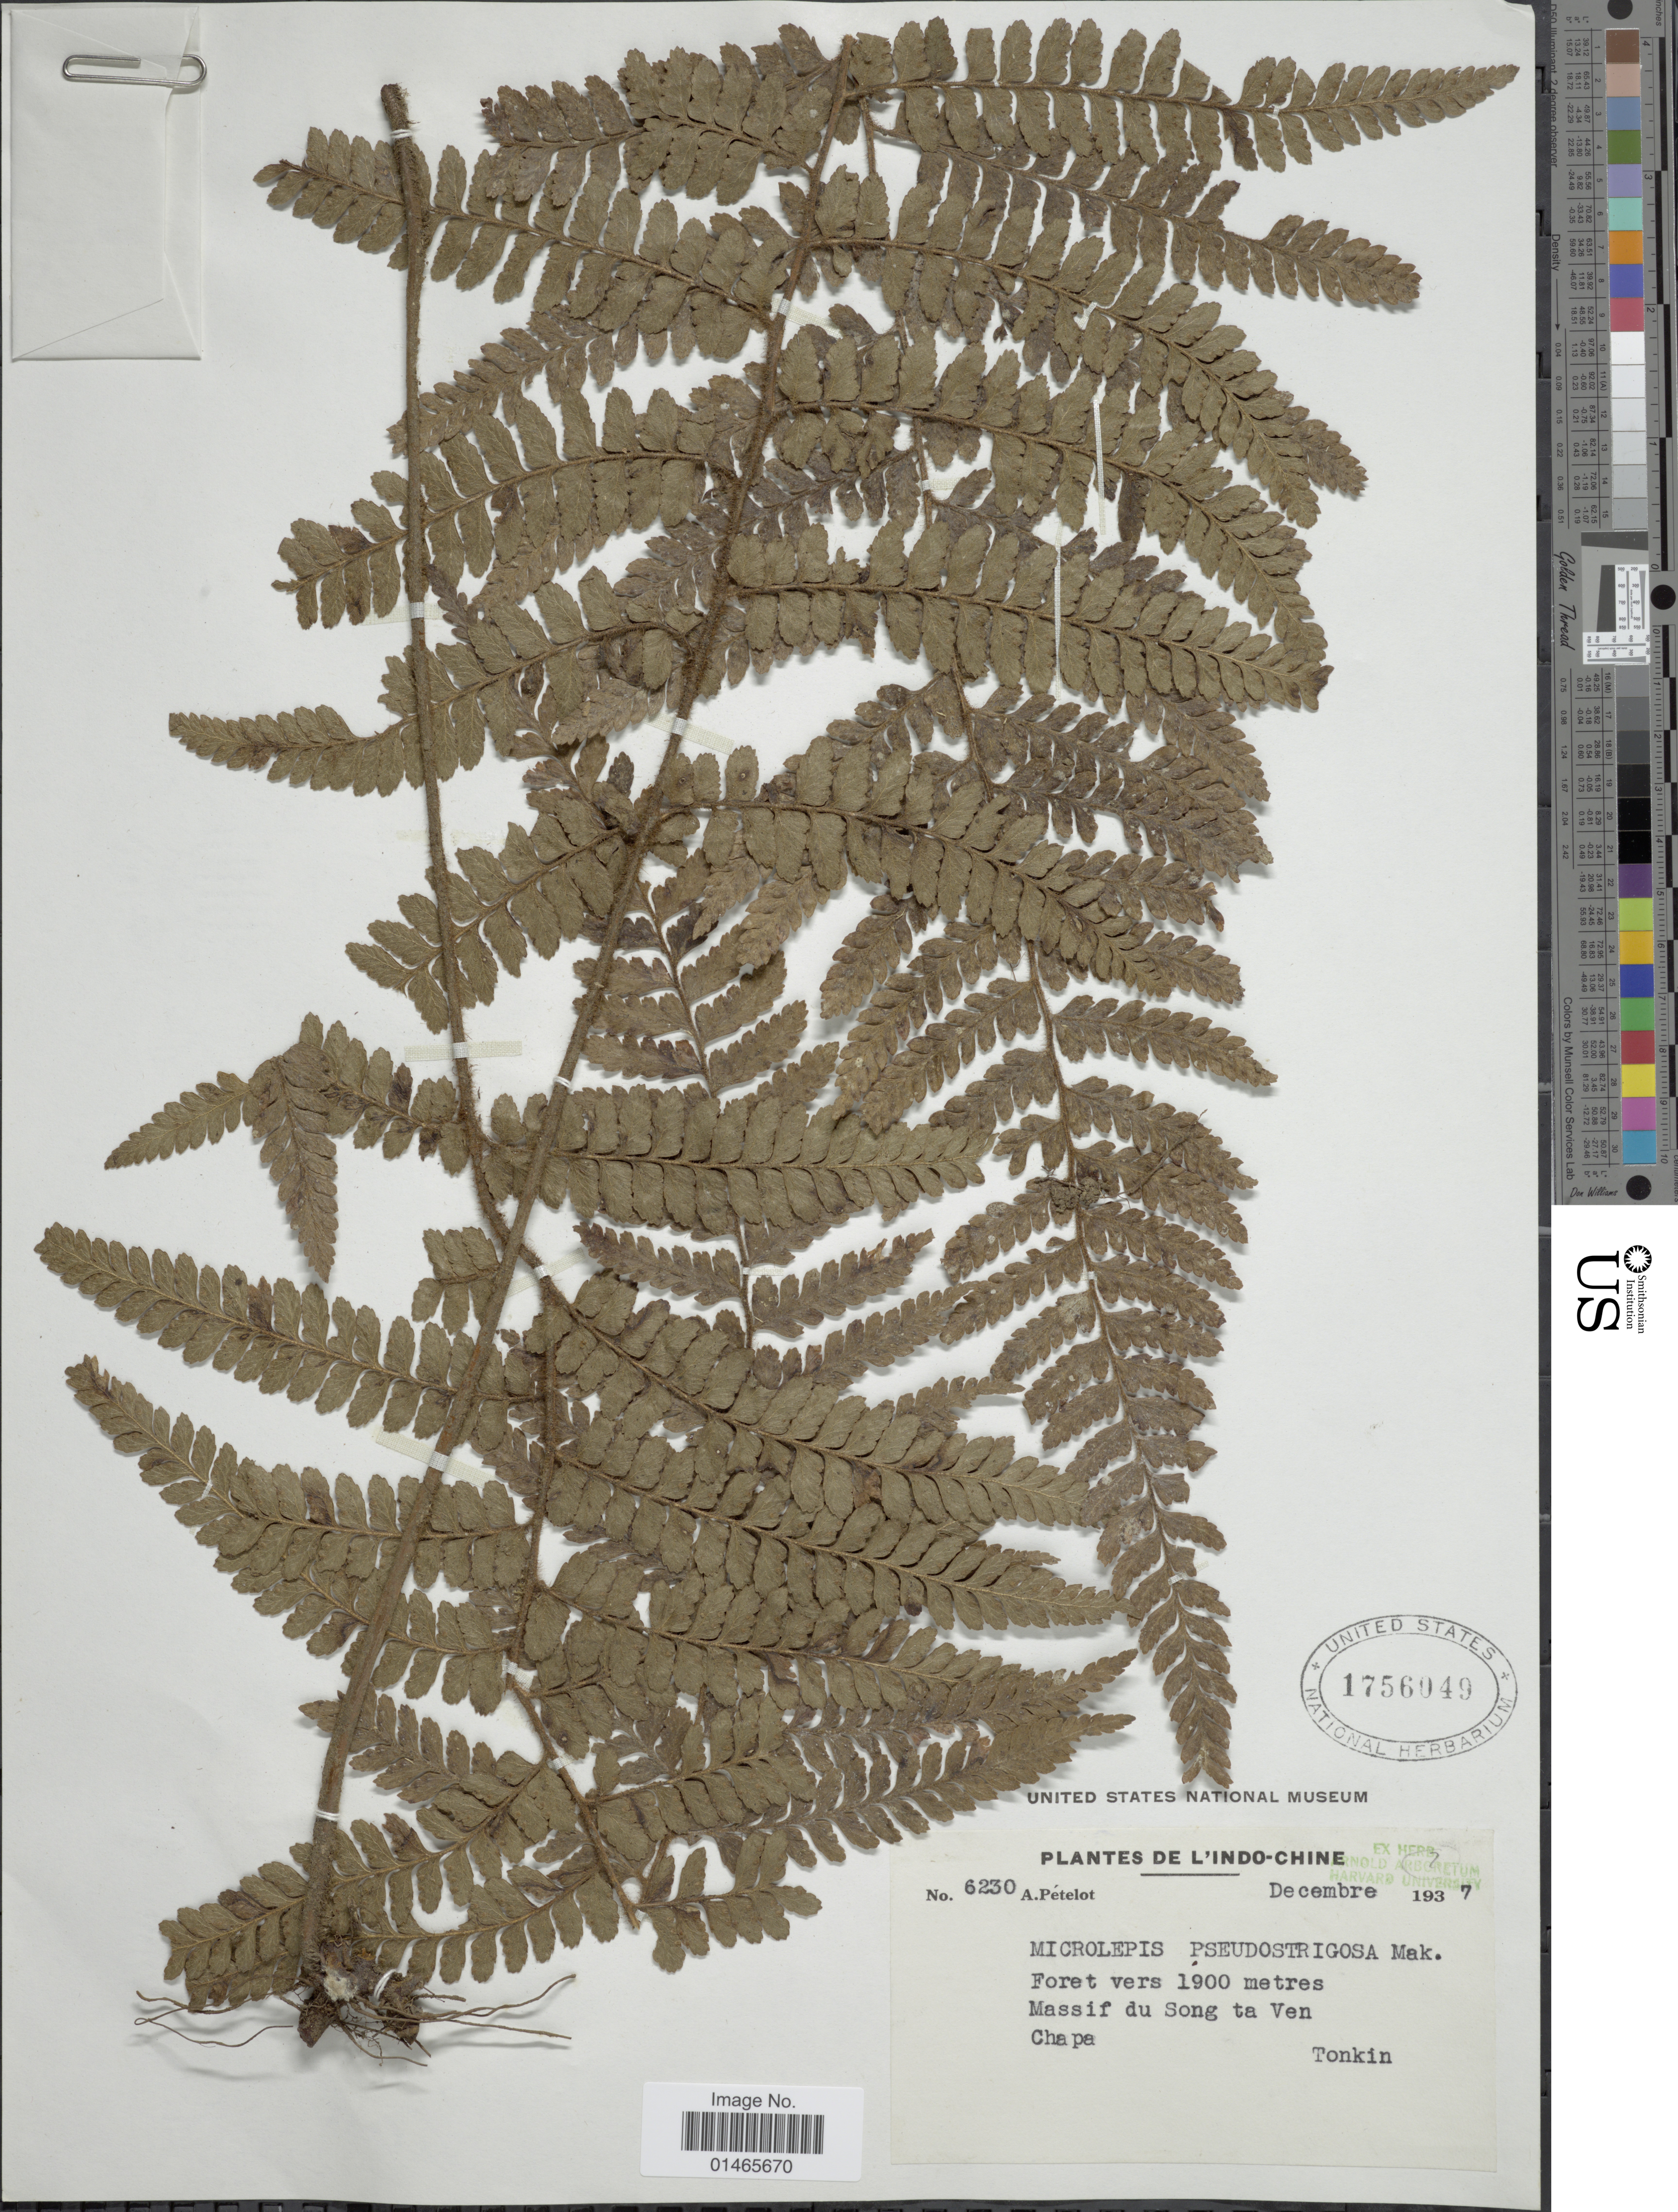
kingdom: Plantae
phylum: Tracheophyta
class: Polypodiopsida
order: Polypodiales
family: Dennstaedtiaceae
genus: Microlepia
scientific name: Microlepia pseudostrigosa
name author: Makino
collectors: A. Petelot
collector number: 6230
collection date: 1937-12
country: Vietnam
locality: Massif du Song ta Ven, Chapa, Tonkin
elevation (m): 1900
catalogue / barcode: US 1756049